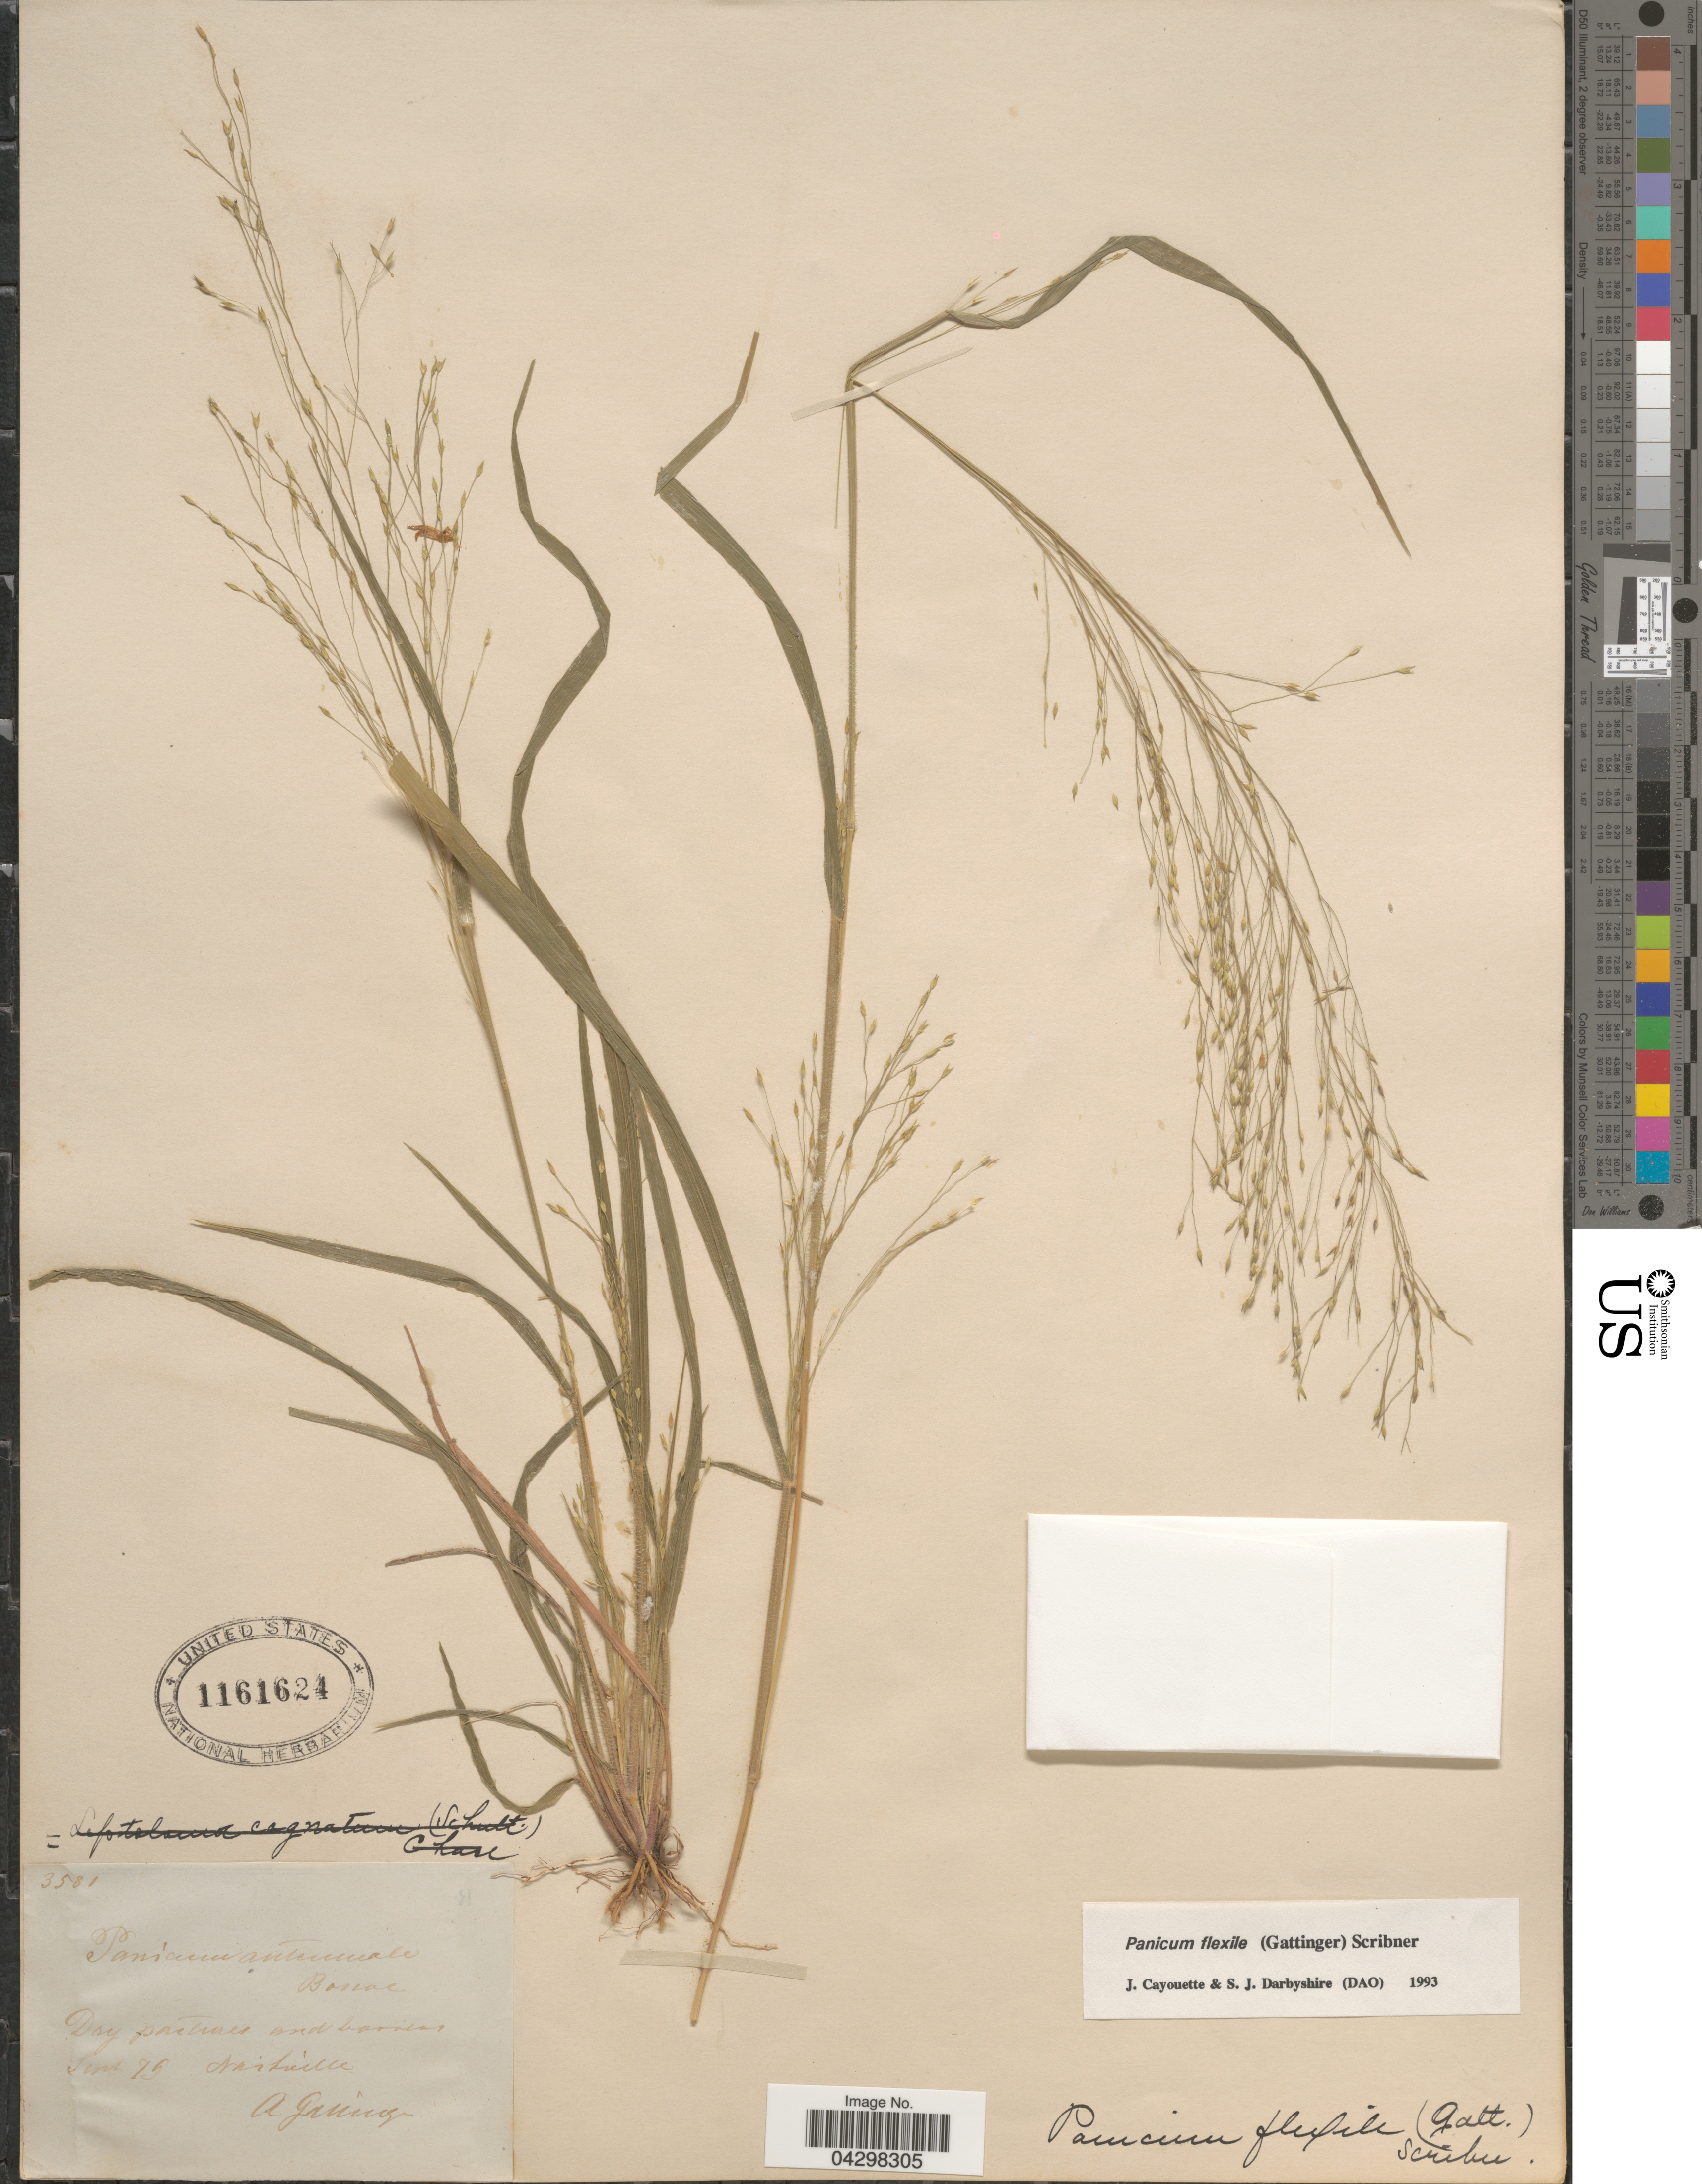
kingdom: Plantae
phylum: Tracheophyta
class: Liliopsida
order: Poales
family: Poaceae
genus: Panicum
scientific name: Panicum flexile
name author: (Gatt.) Scribn.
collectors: A. Gattinger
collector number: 3581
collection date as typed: Transcribed d/m/y: /9/79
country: United States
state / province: Tennessee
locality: Dry pasture and barrens. Nashville.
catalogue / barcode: US 1161624